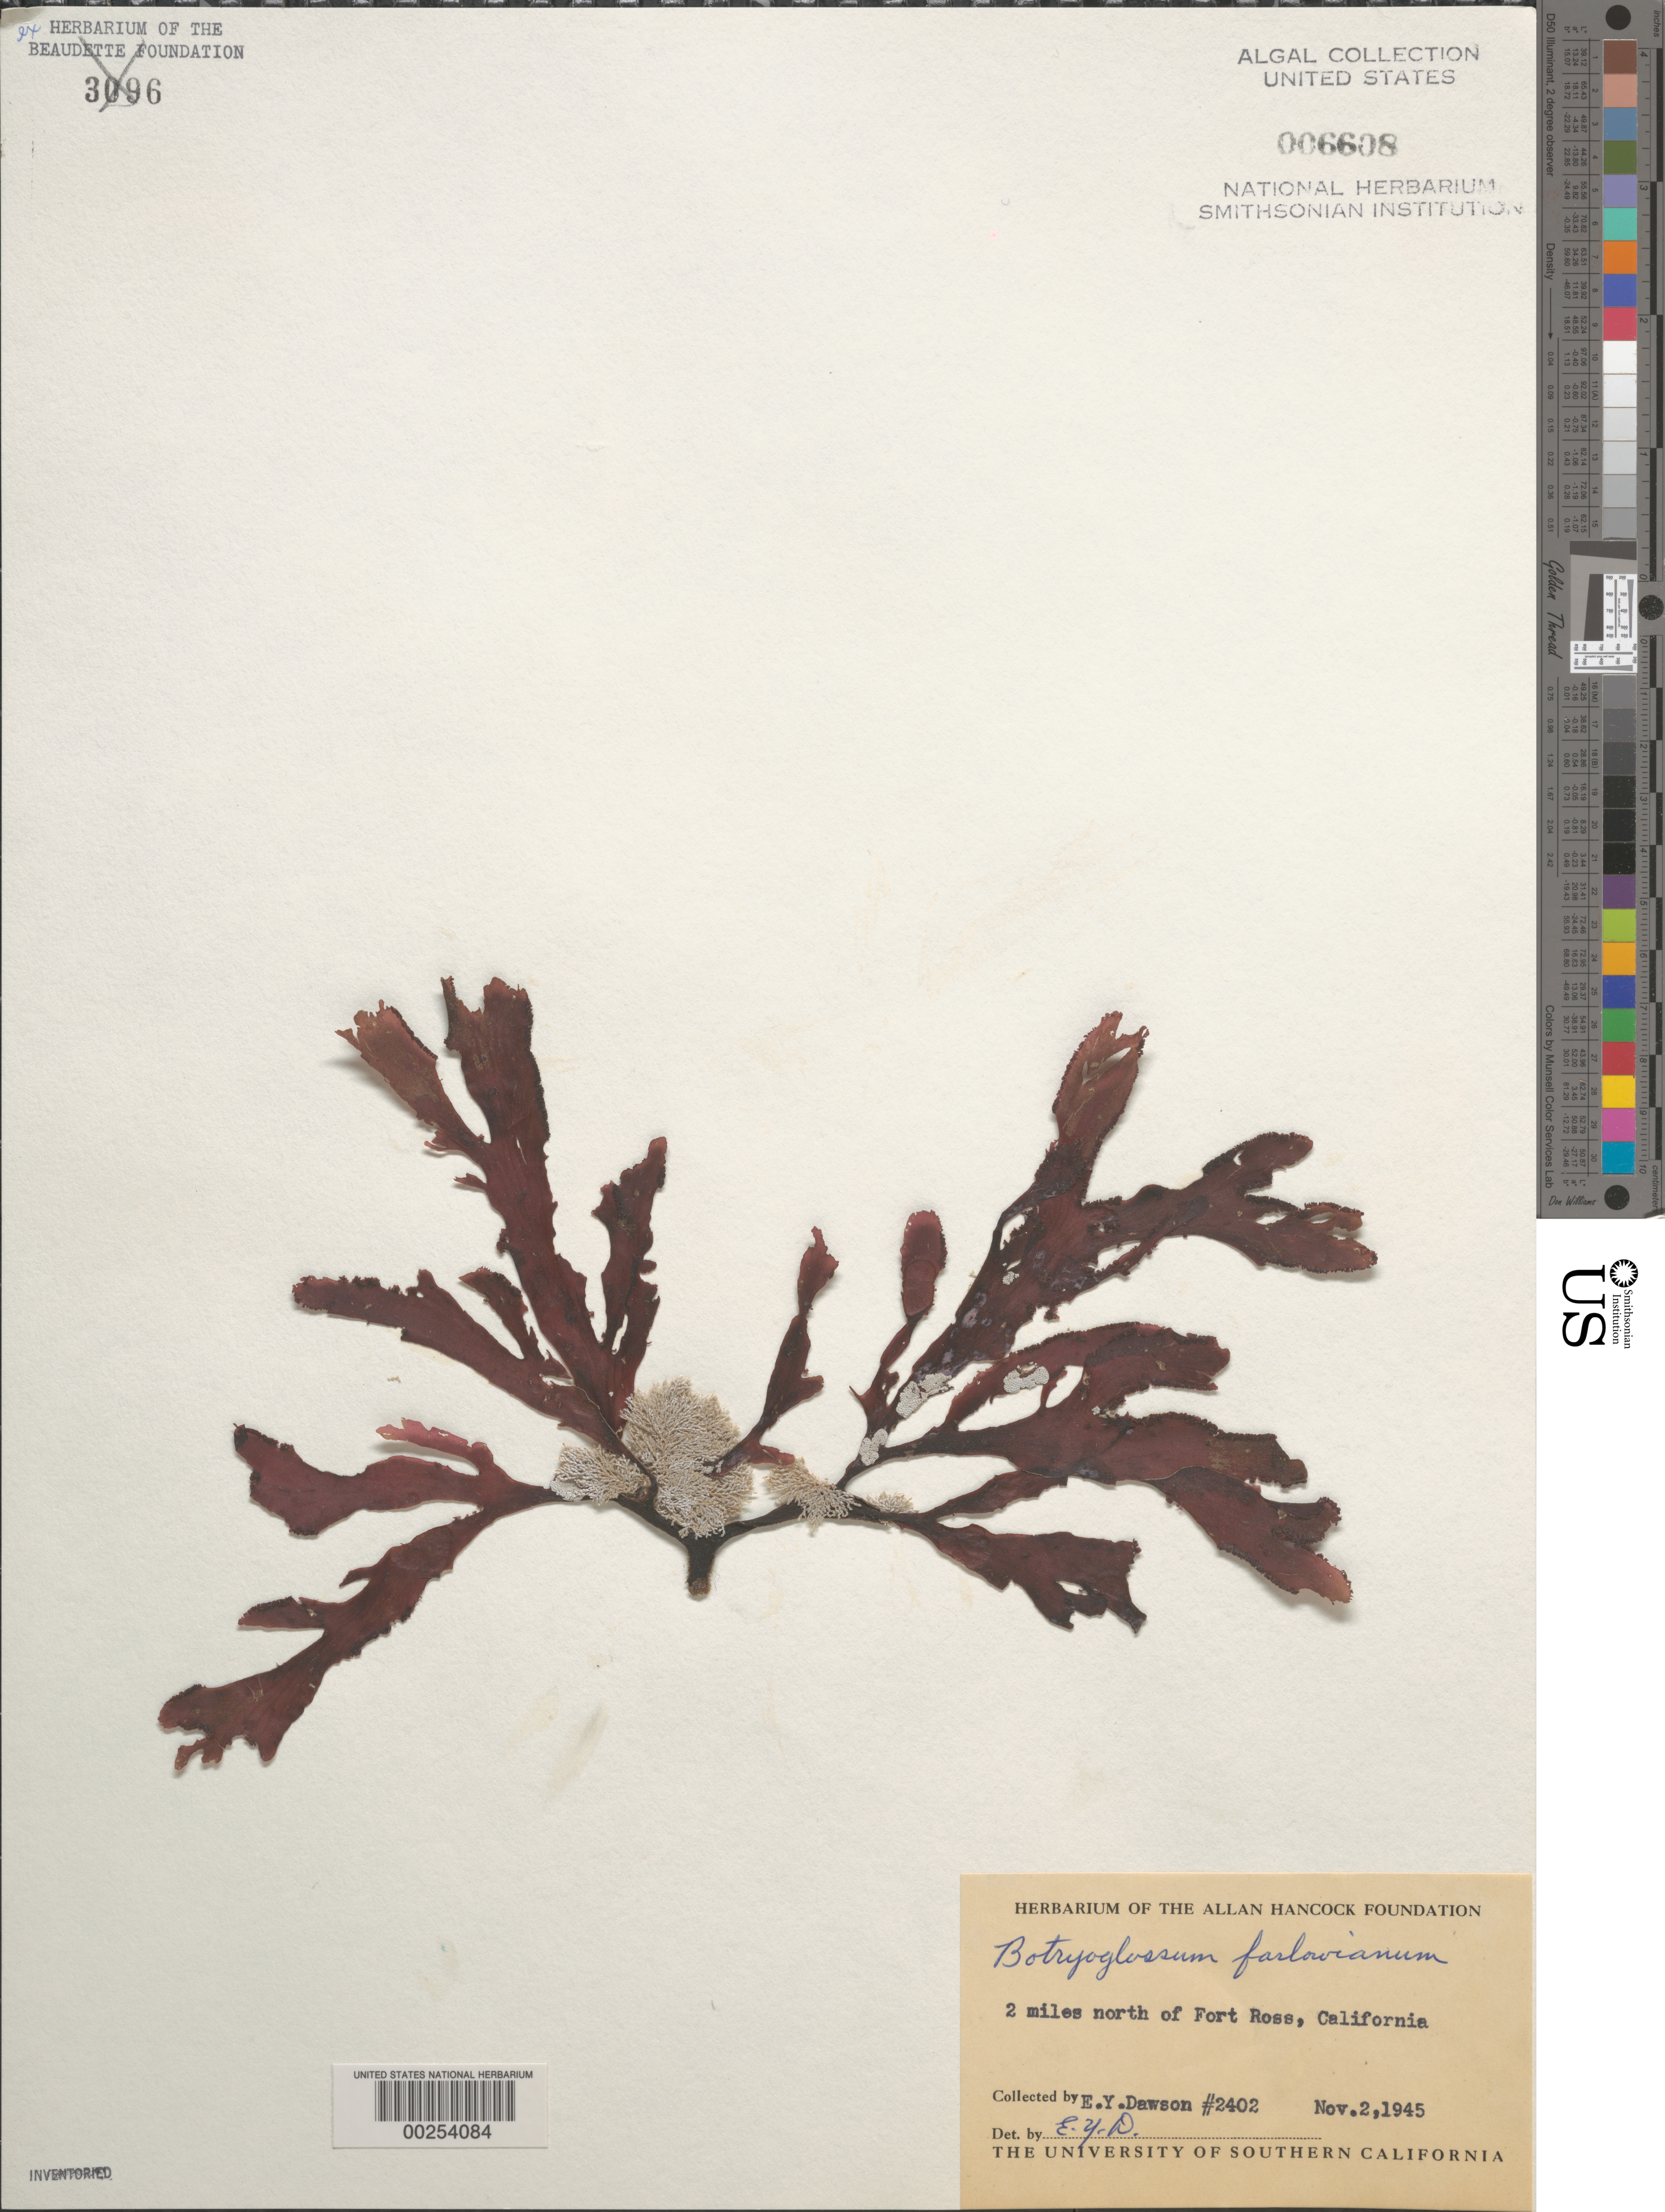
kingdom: Plantae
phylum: Rhodophyta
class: Florideophyceae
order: Ceramiales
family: Delesseriaceae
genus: Botryoglossum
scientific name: Botryoglossum farlowianum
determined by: Dawson, E. Y.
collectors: E. Y. Dawson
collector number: EYD 2402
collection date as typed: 02 Nov 1945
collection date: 1945-11-02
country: United States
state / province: California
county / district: Marin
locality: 2 miles north of Fort Ross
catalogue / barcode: US 6608